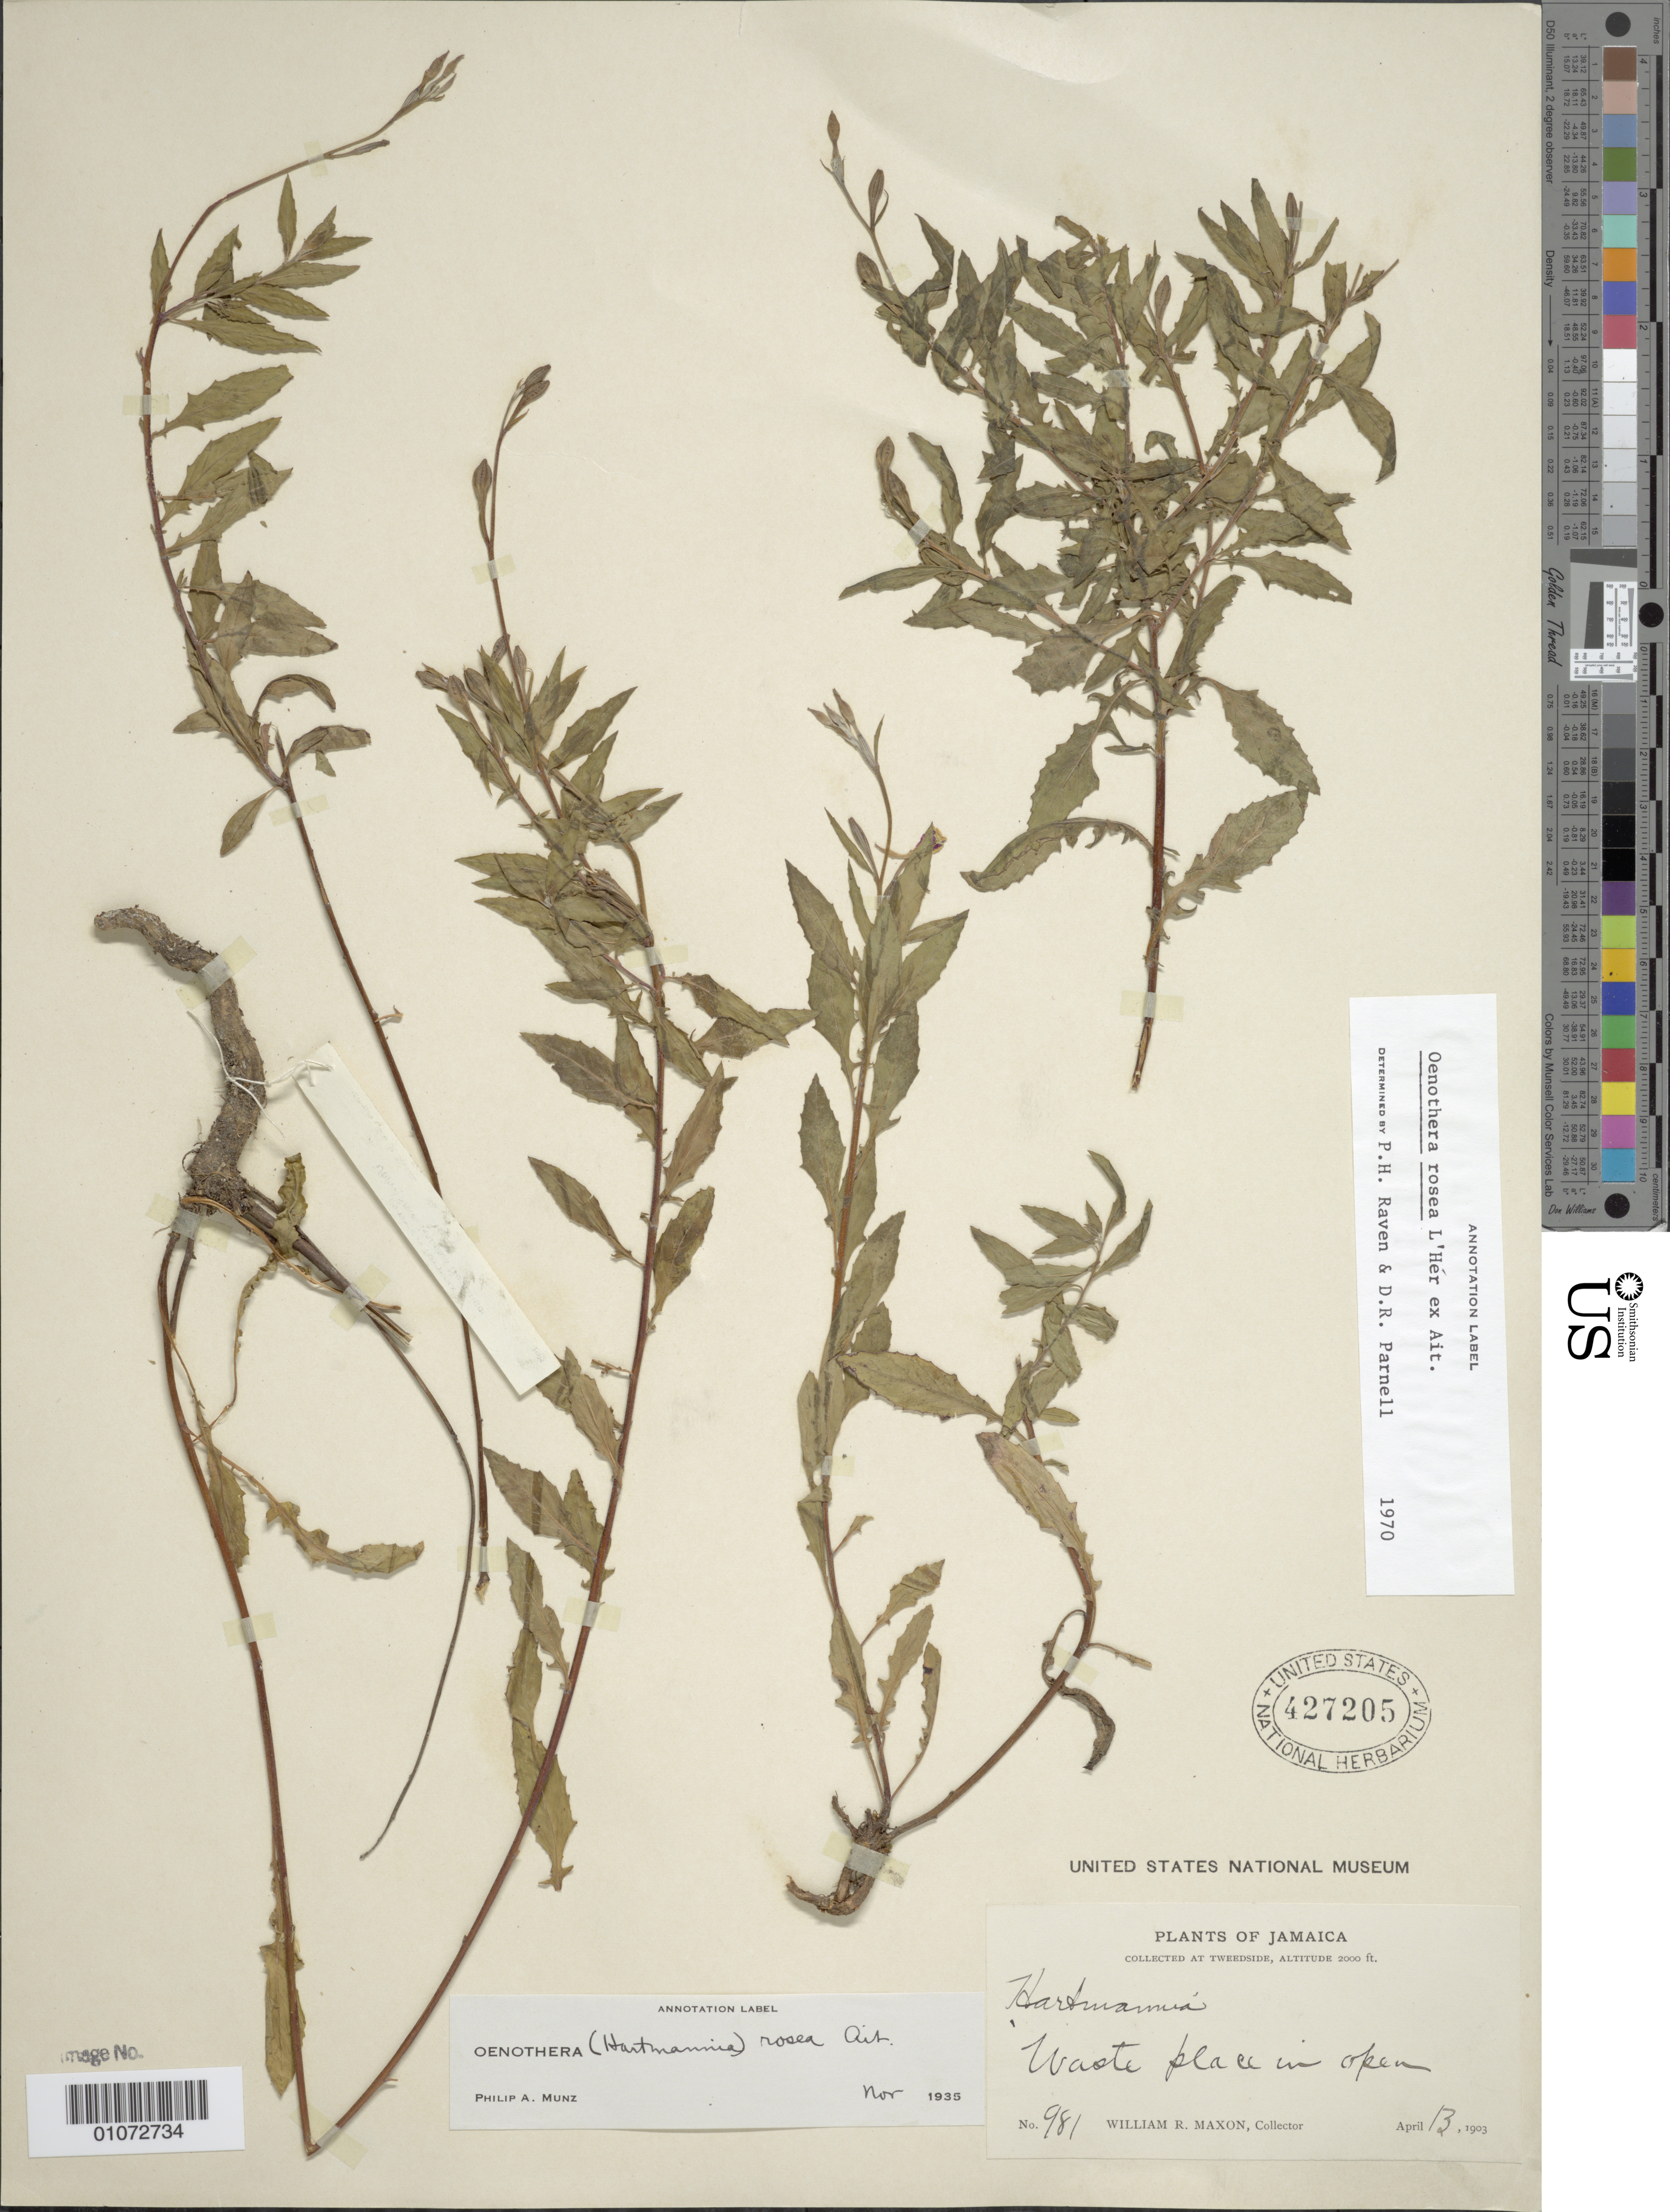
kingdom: Plantae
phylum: Tracheophyta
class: Magnoliopsida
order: Myrtales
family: Onagraceae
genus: Oenothera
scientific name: Oenothera rosea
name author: L'Hér. ex Aiton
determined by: Raven, P. H.; Parnell, D. R.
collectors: W. R. Maxon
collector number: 981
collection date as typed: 13 Apr 1903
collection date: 1903-04-13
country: Jamaica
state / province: Clarendon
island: Jamaica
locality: Tweedside, waste places in open.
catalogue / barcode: US 427205